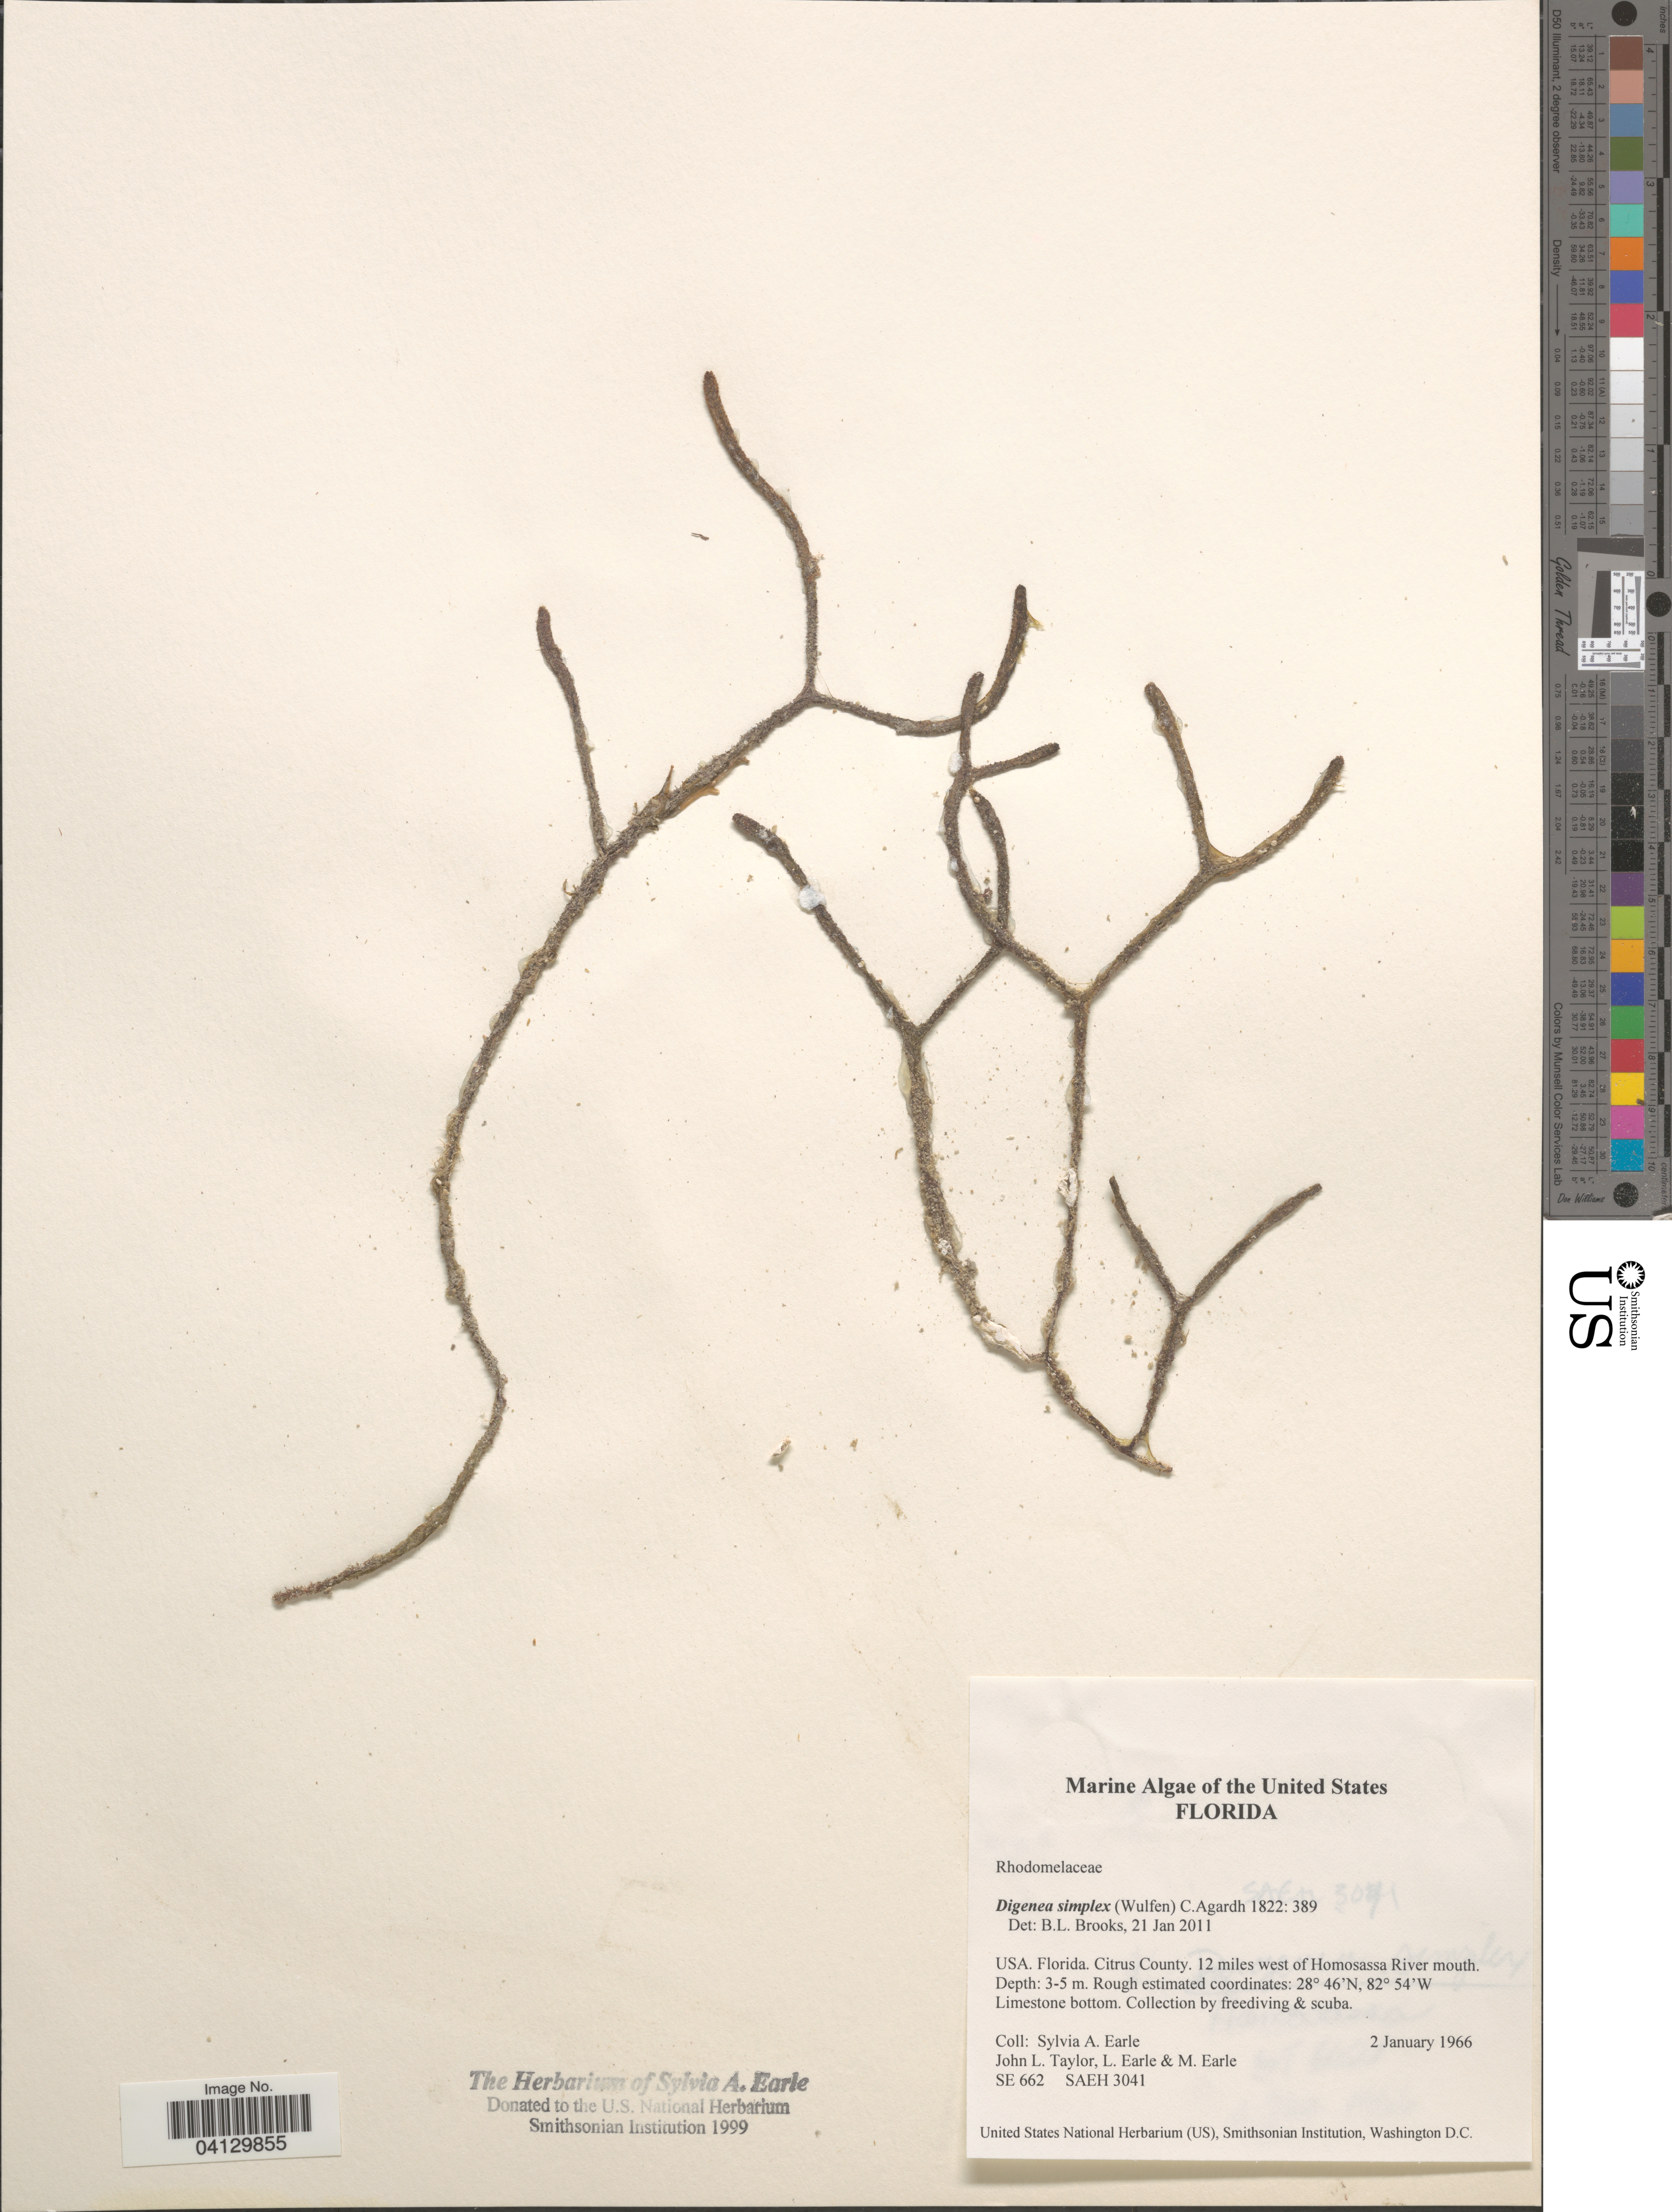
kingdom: Plantae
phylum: Rhodophyta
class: Florideophyceae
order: Ceramiales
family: Rhodomelaceae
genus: Digenea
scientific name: Digenea simplex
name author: (Wulfen) C. Agardh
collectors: S. A. Earle, J. L. Taylor, L. Earle & M. Earle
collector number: SE662/SAEH3041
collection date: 1966-01-02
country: United States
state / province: Florida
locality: Citrus County. 12 miles west of Homosassa River mouth.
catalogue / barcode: US 328678